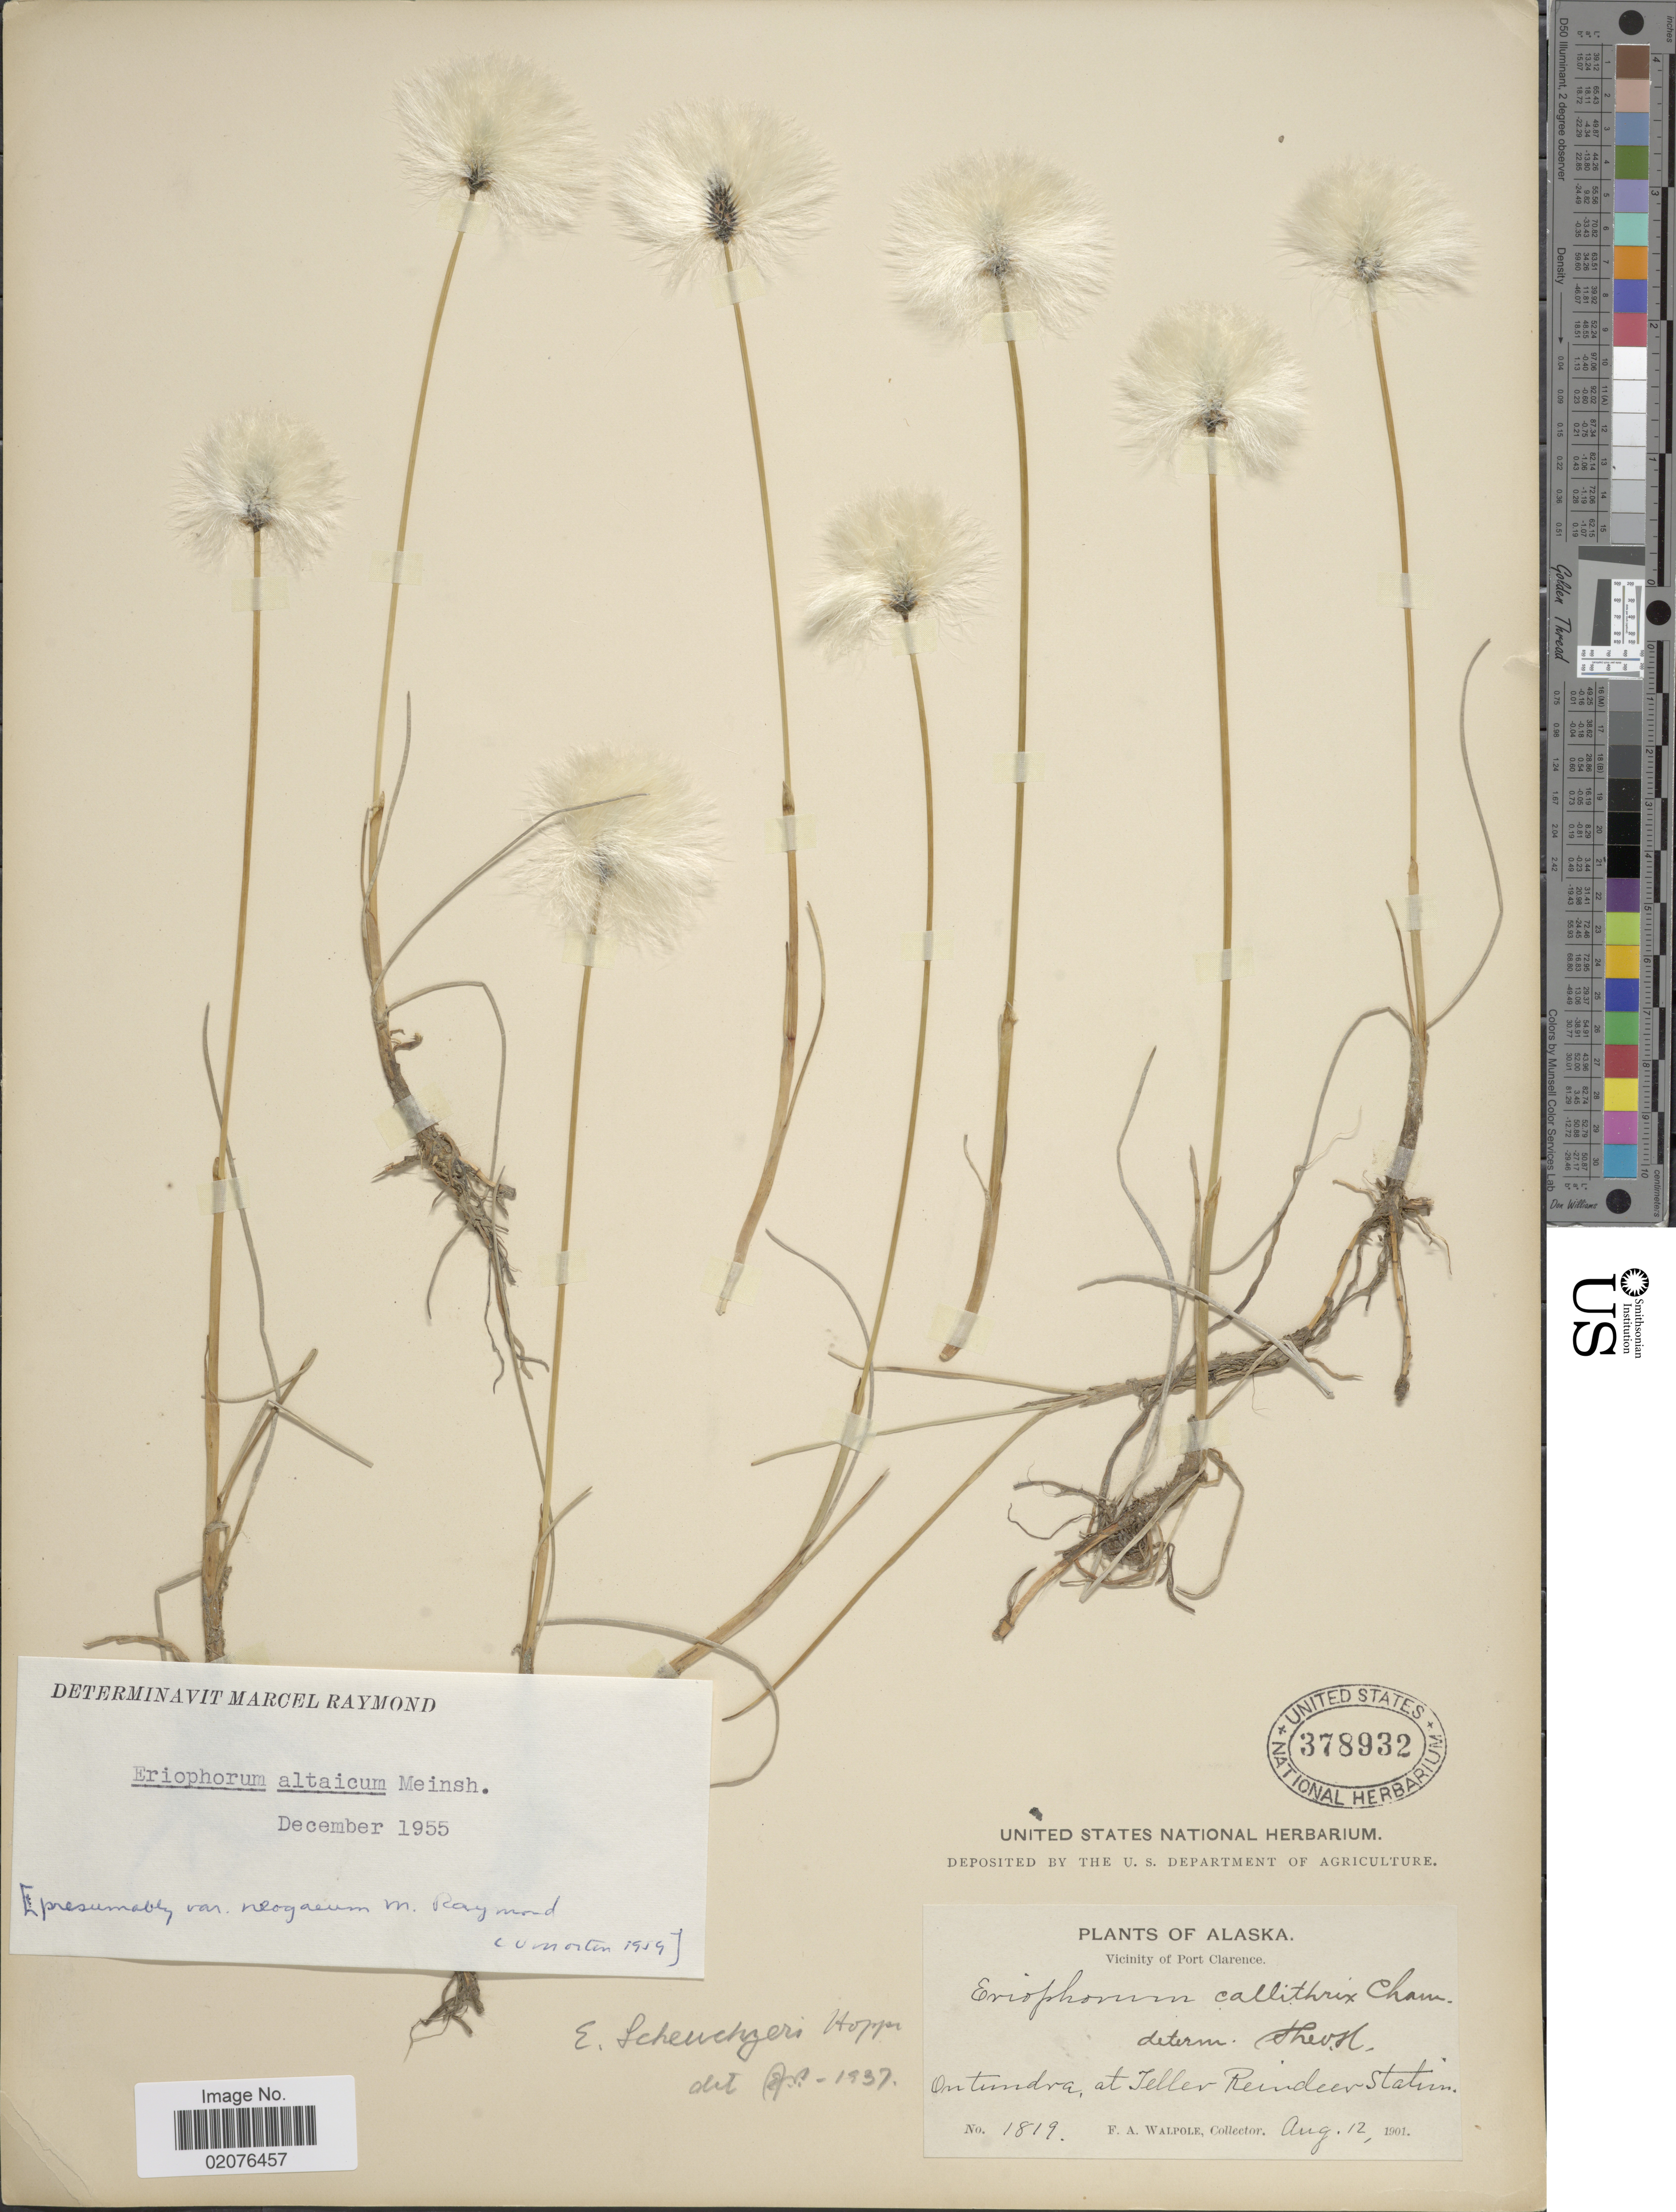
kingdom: Plantae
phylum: Tracheophyta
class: Liliopsida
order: Poales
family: Cyperaceae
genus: Eriophorum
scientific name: Eriophorum altaicum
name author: Meinsh.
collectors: F. Walpole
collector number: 1819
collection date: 1901-08-12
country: United States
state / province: Alaska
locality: Vicinity of Port Clarence, At Teller Reindeer Station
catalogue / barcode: US 378932